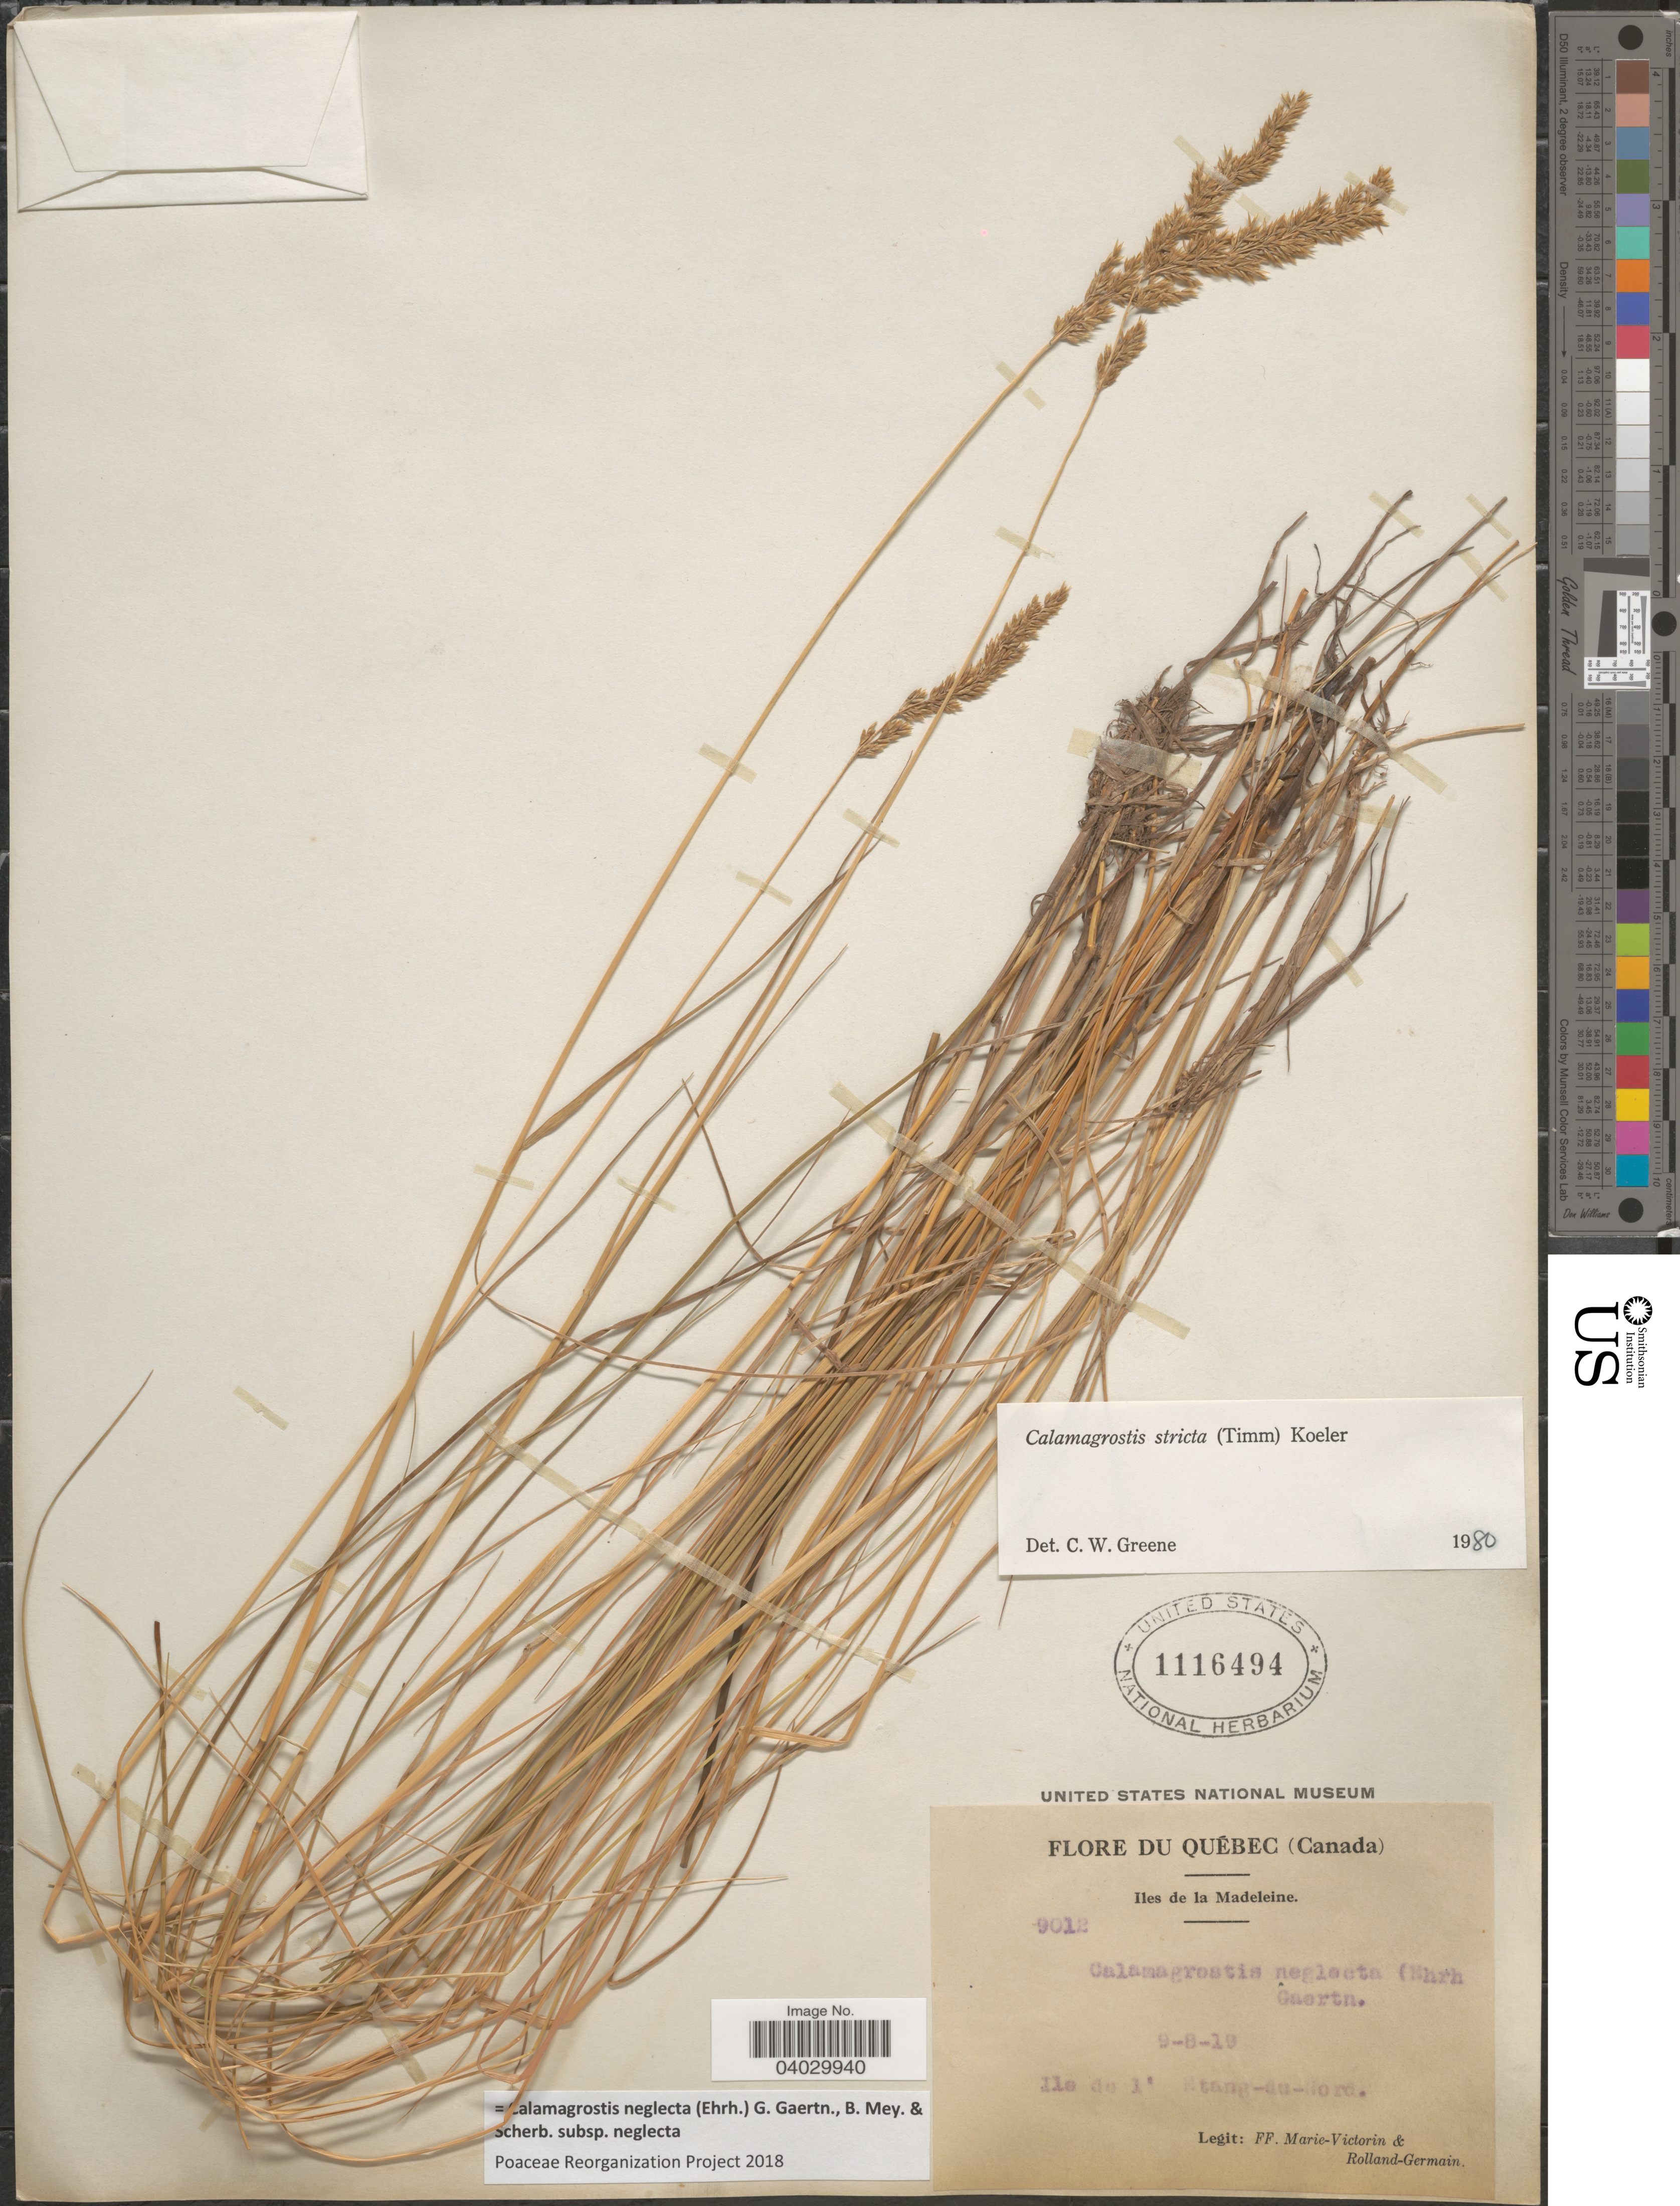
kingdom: Plantae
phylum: Tracheophyta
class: Liliopsida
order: Poales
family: Poaceae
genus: Calamagrostis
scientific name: Calamagrostis neglecta subsp. neglecta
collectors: F. Marie-Victorin & Rolland-Germain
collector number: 9012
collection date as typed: Transcribed d/m/y: 9/8/19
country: Canada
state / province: Quebec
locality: Iles de la Madeleine. Ile de l' Etang-du-Nord.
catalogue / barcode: US 116494